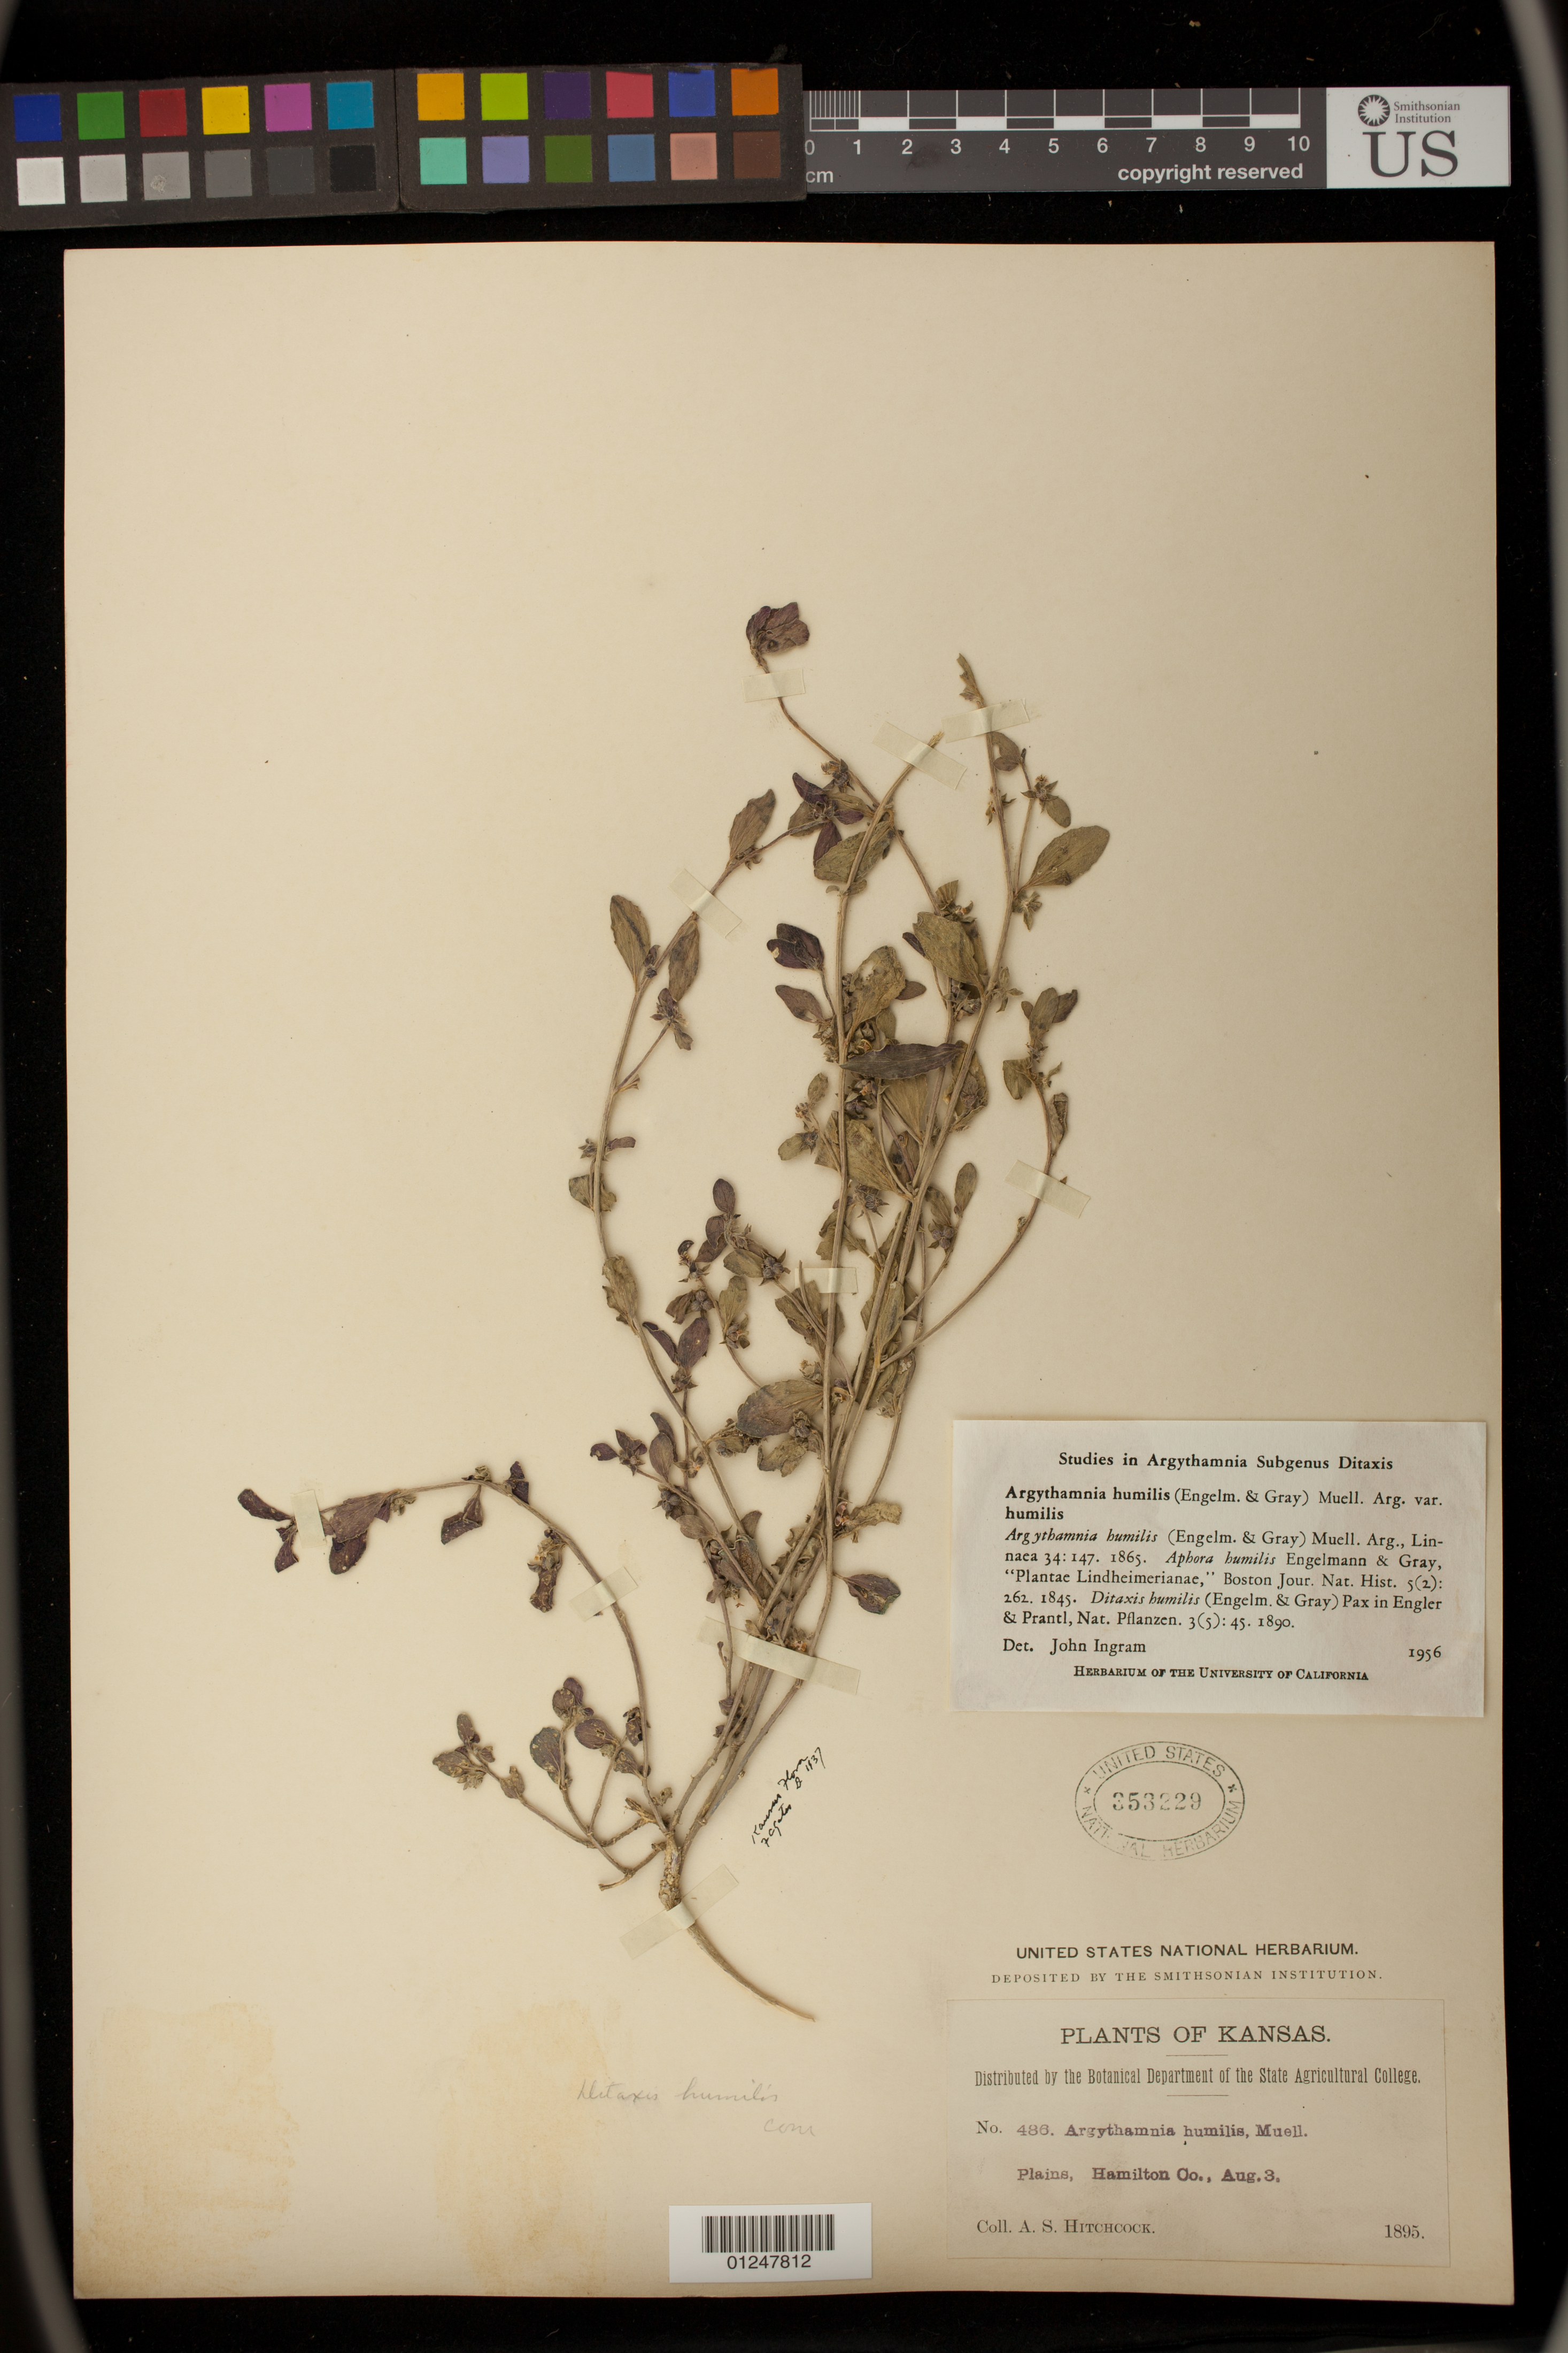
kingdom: Plantae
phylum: Tracheophyta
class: Magnoliopsida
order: Malpighiales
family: Euphorbiaceae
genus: Argythamnia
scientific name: Argythamnia humilis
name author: (Engelm. & A. Gray) Müll. Arg.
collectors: A. S. Hitchcock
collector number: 486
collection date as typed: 03 Aug 1895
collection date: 1895-08-03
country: United States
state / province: Kansas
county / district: Hamilton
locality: Sand hills, Hamilton Co.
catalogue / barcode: US 353229